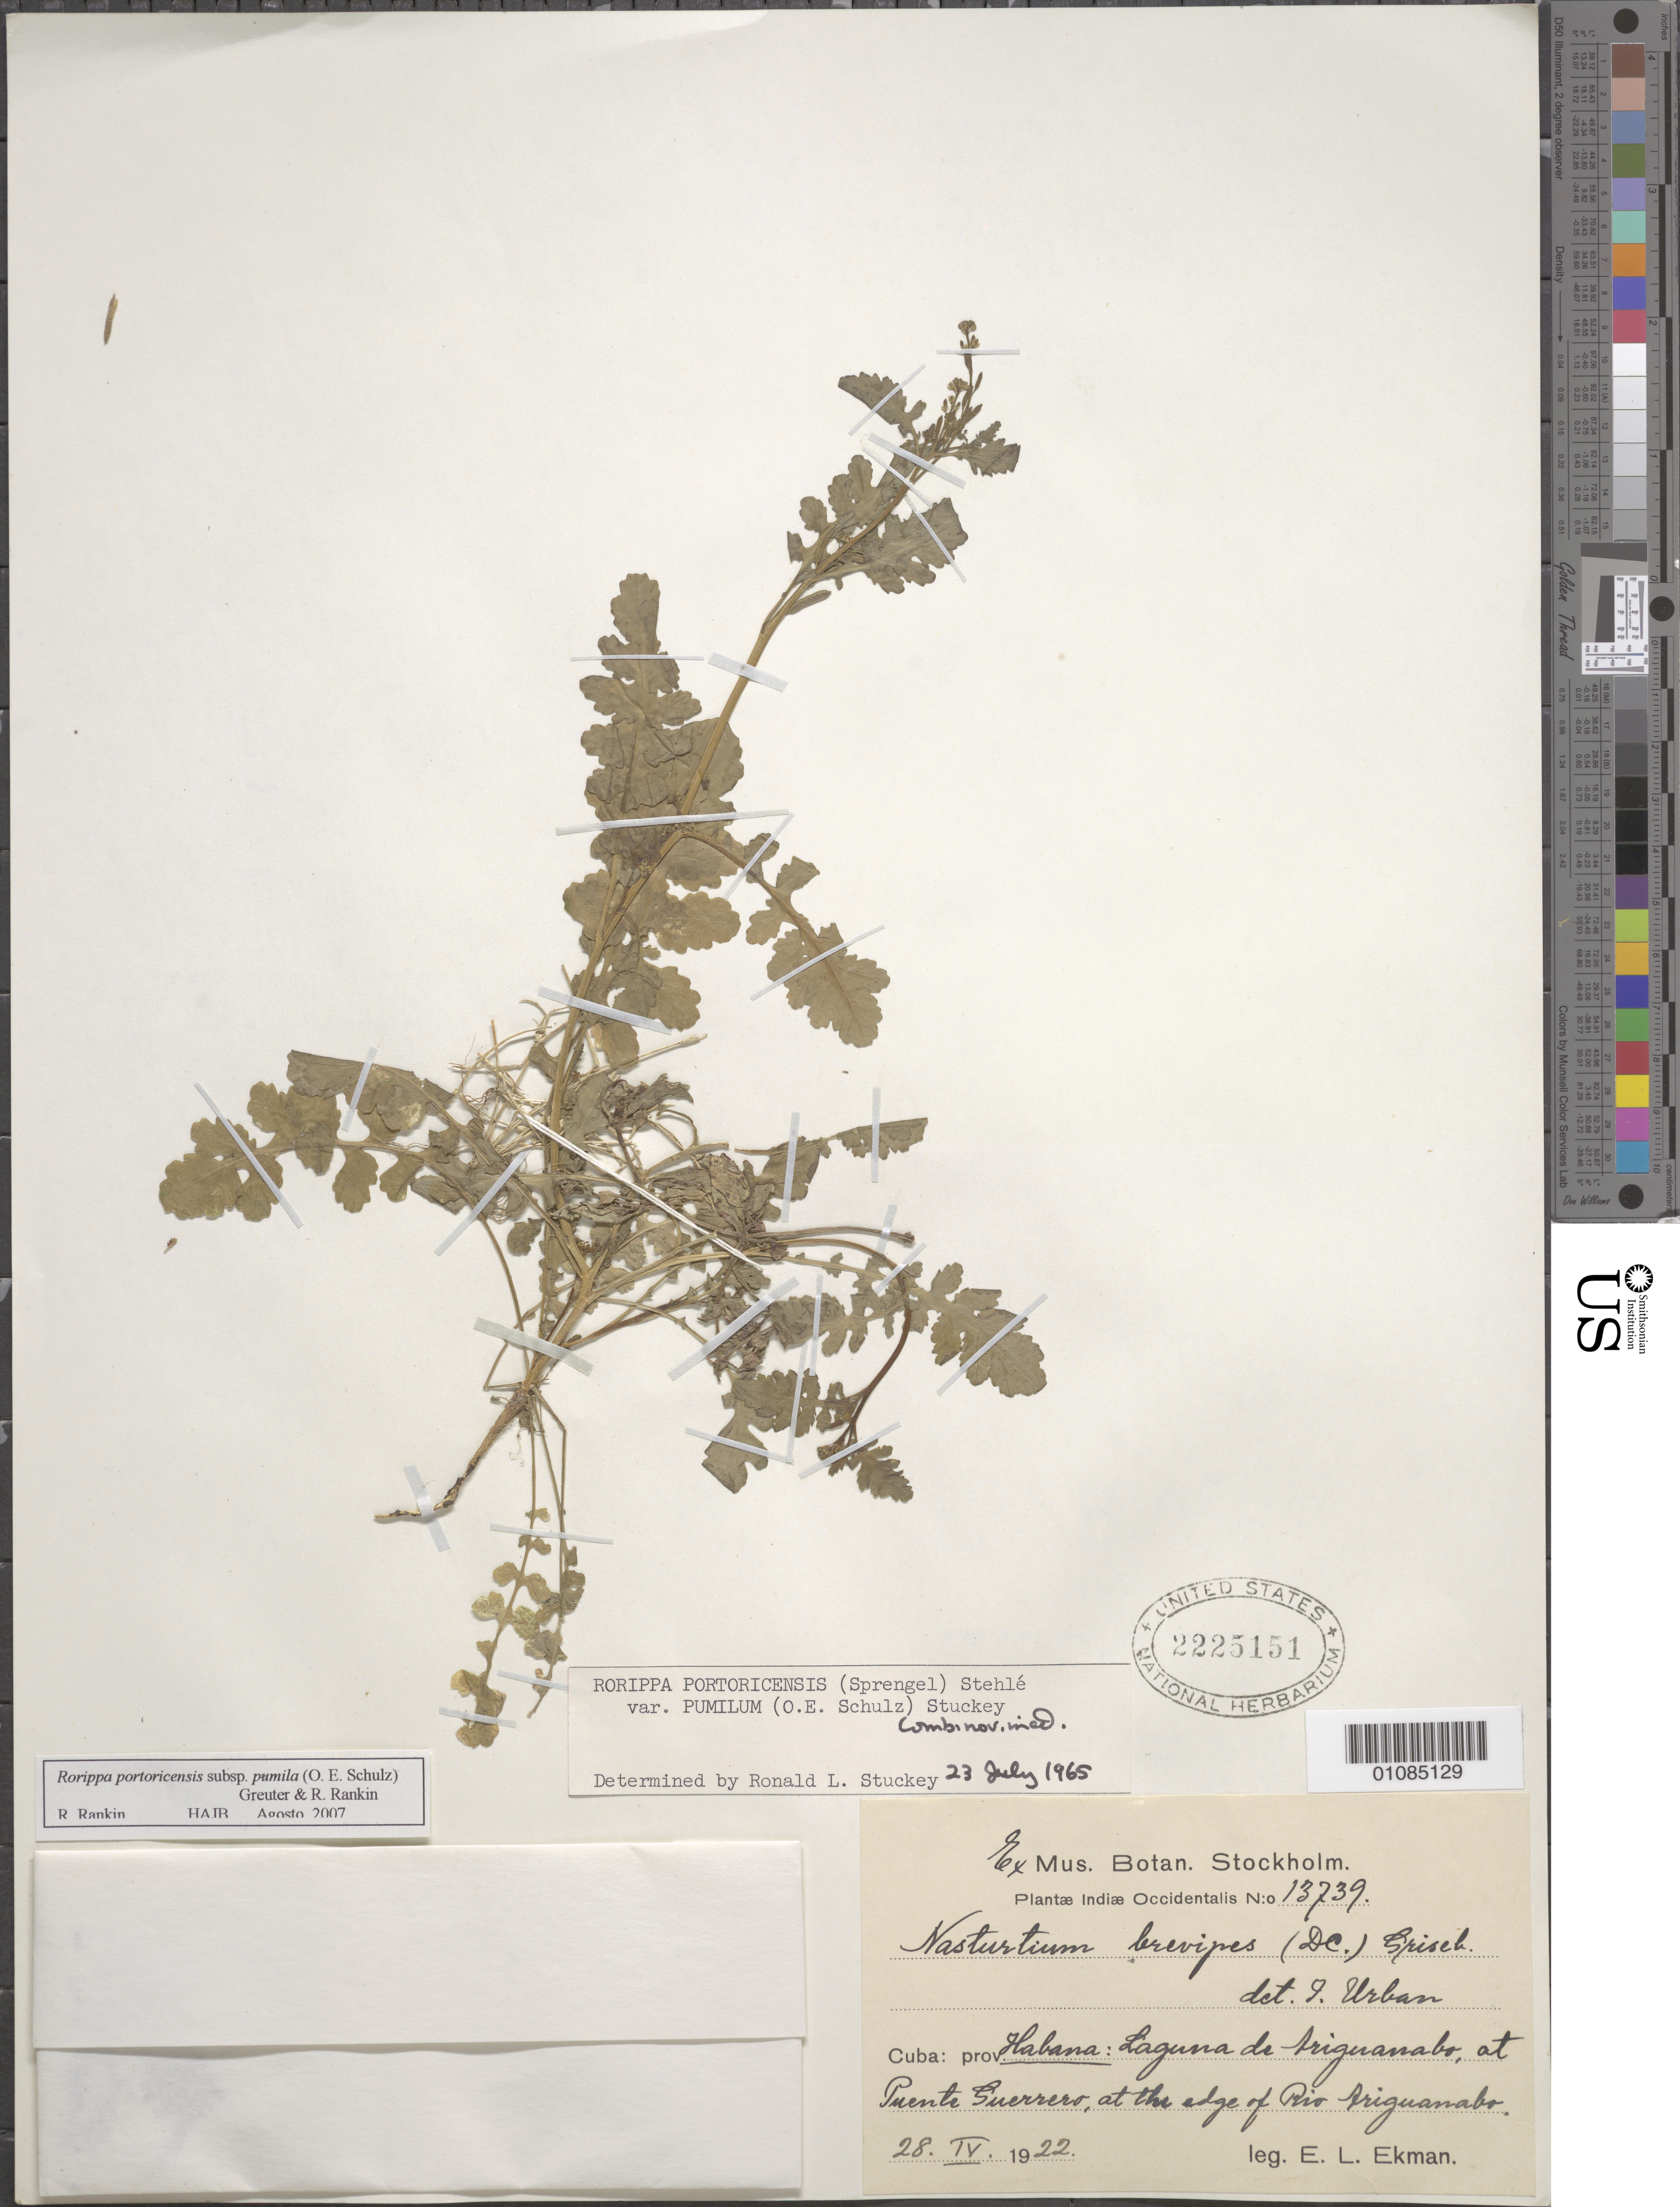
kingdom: Plantae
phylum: Tracheophyta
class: Magnoliopsida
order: Brassicales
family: Brassicaceae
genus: Rorippa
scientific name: Rorippa portoricensis var. pumilum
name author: (O.E. Schulz) Stuckey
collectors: E. L. Ekman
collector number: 13739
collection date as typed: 28 Apr 1922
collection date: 1922-04-28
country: Cuba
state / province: La Habana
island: Cuba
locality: Laguna de Ariguanabo, at Puente Suerrero(?), at the edge of Rio Ariguanabo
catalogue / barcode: US 2225151